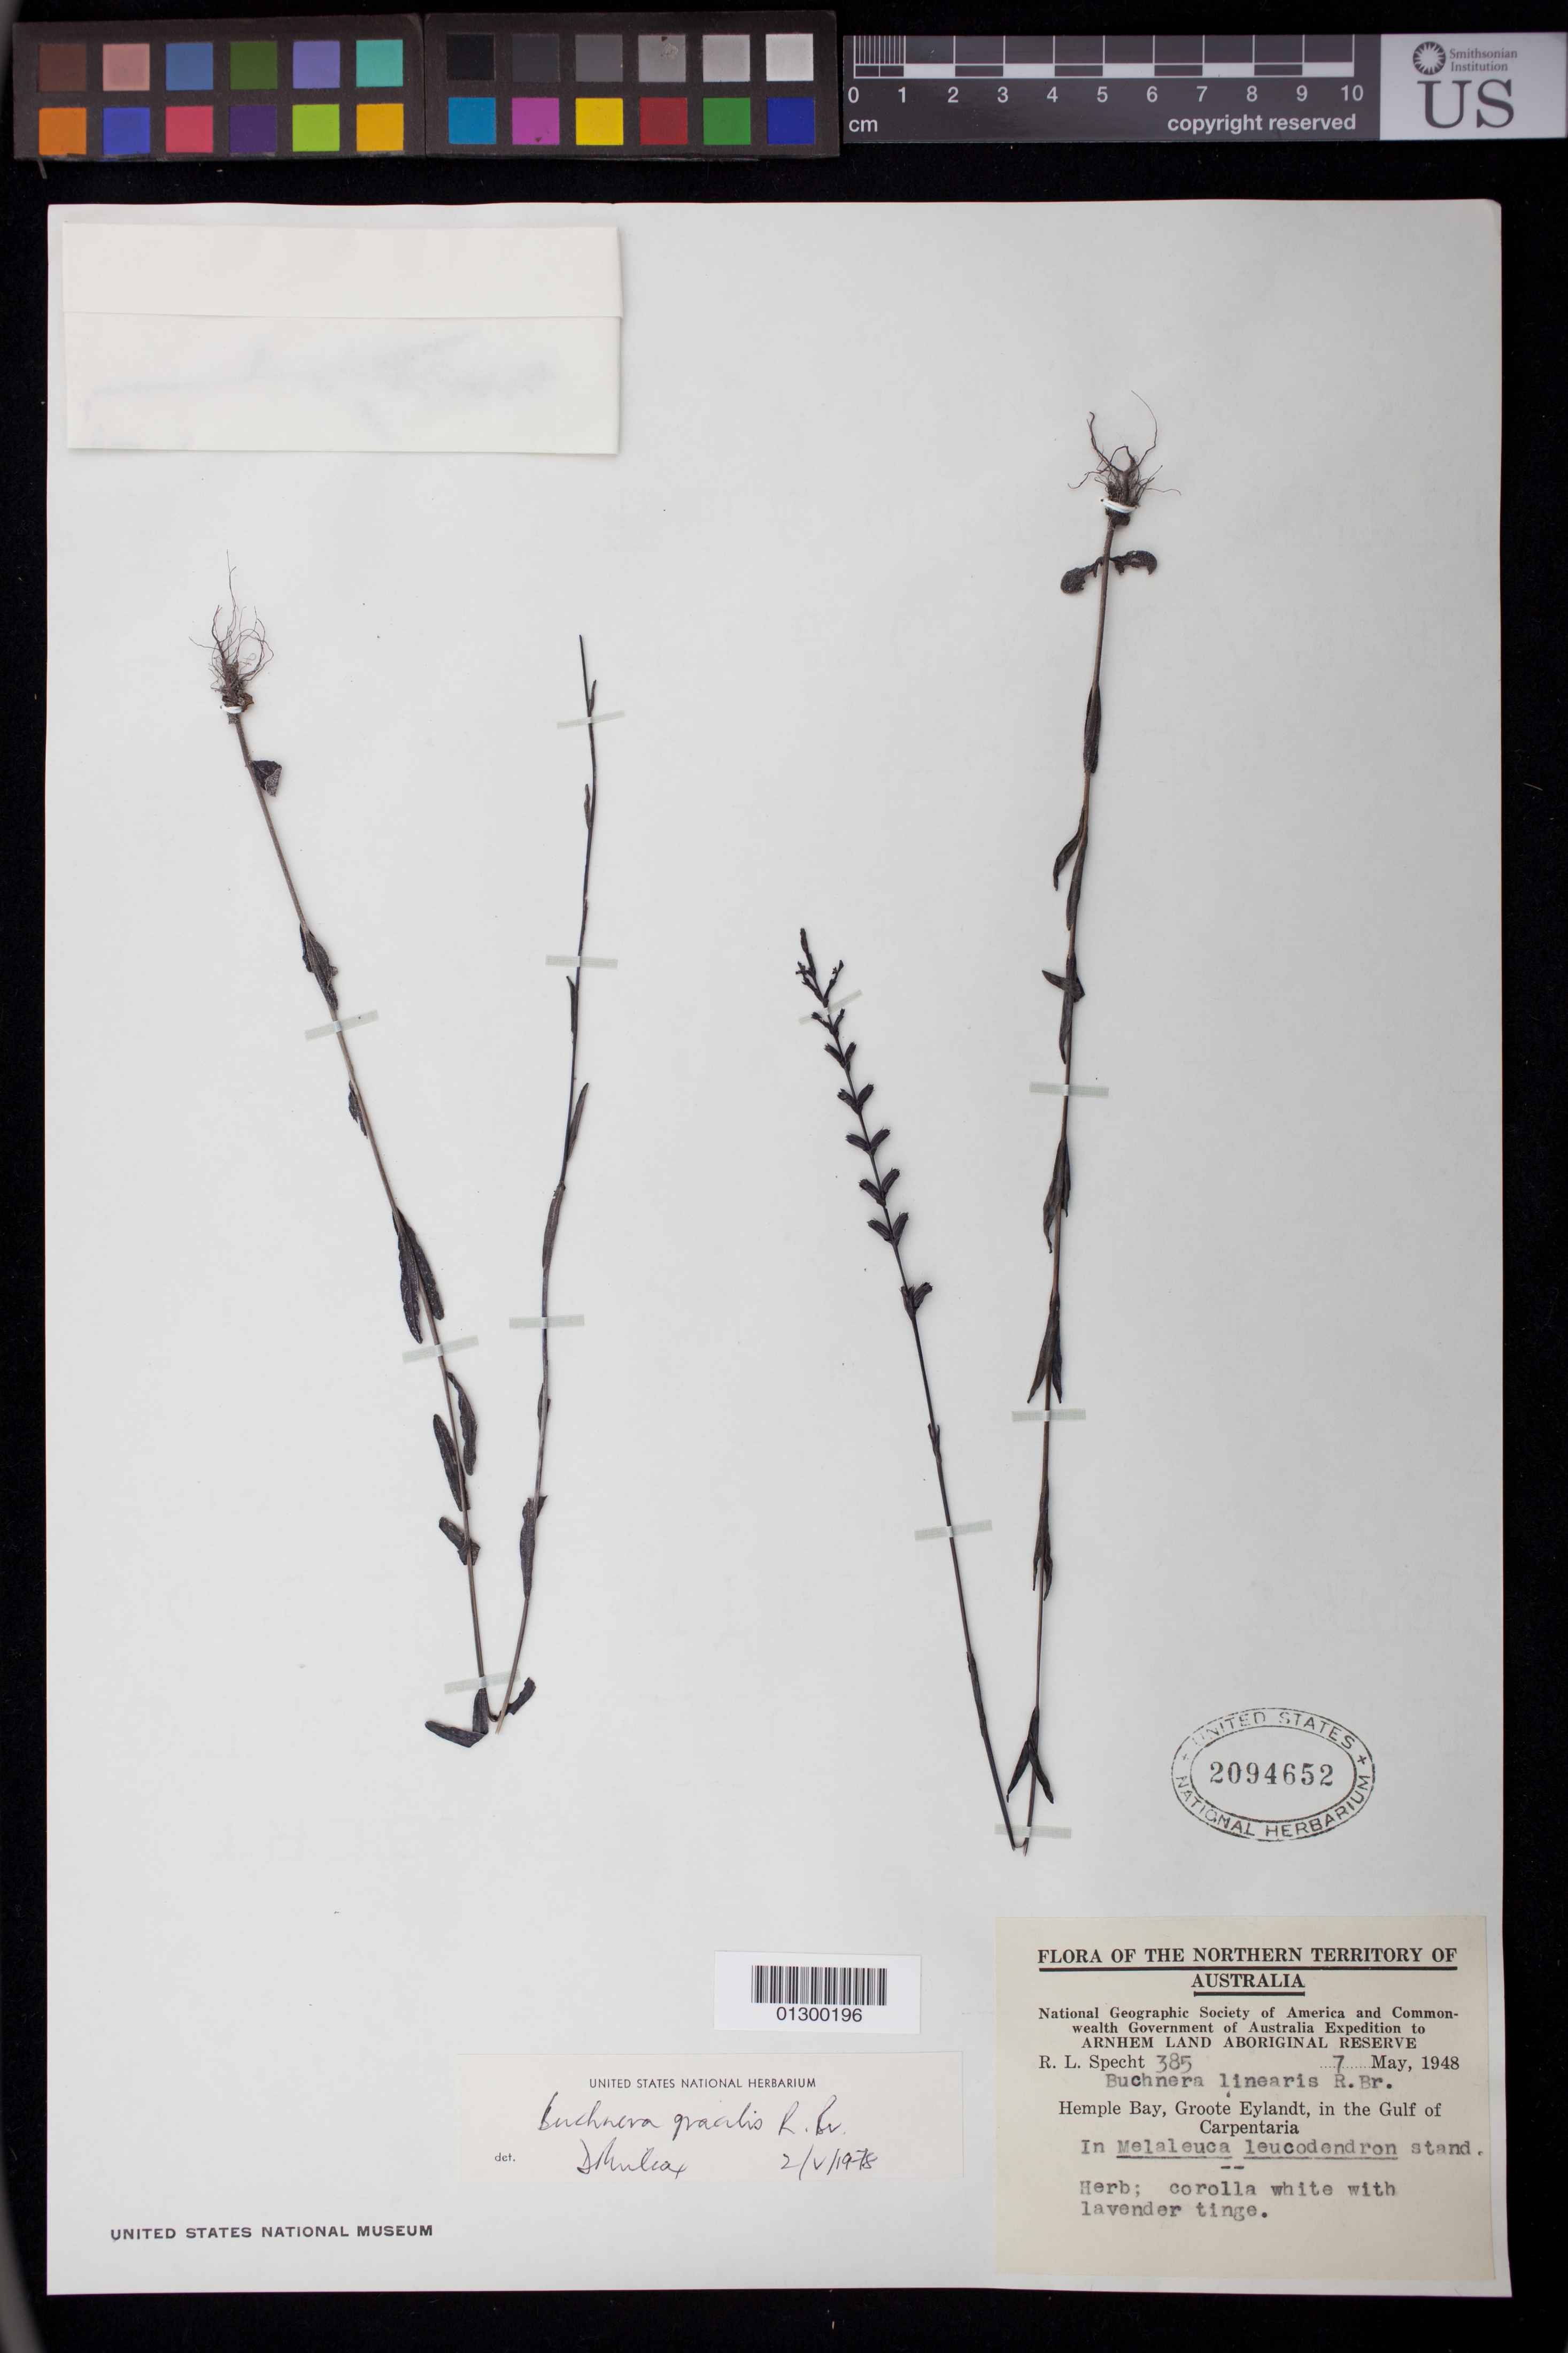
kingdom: Plantae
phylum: Tracheophyta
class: Magnoliopsida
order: Lamiales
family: Orobanchaceae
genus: Buchnera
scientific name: Buchnera gracilis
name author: R. Br.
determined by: Philcox, D.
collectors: R. L. Specht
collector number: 385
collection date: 1948-05-07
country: Australia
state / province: Northern Territory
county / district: East Arnhem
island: Groote Eylandt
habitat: In Melaleuca leucodendron stand.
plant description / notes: Herb; corolla white with lavender tinge.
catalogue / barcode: US 2094652